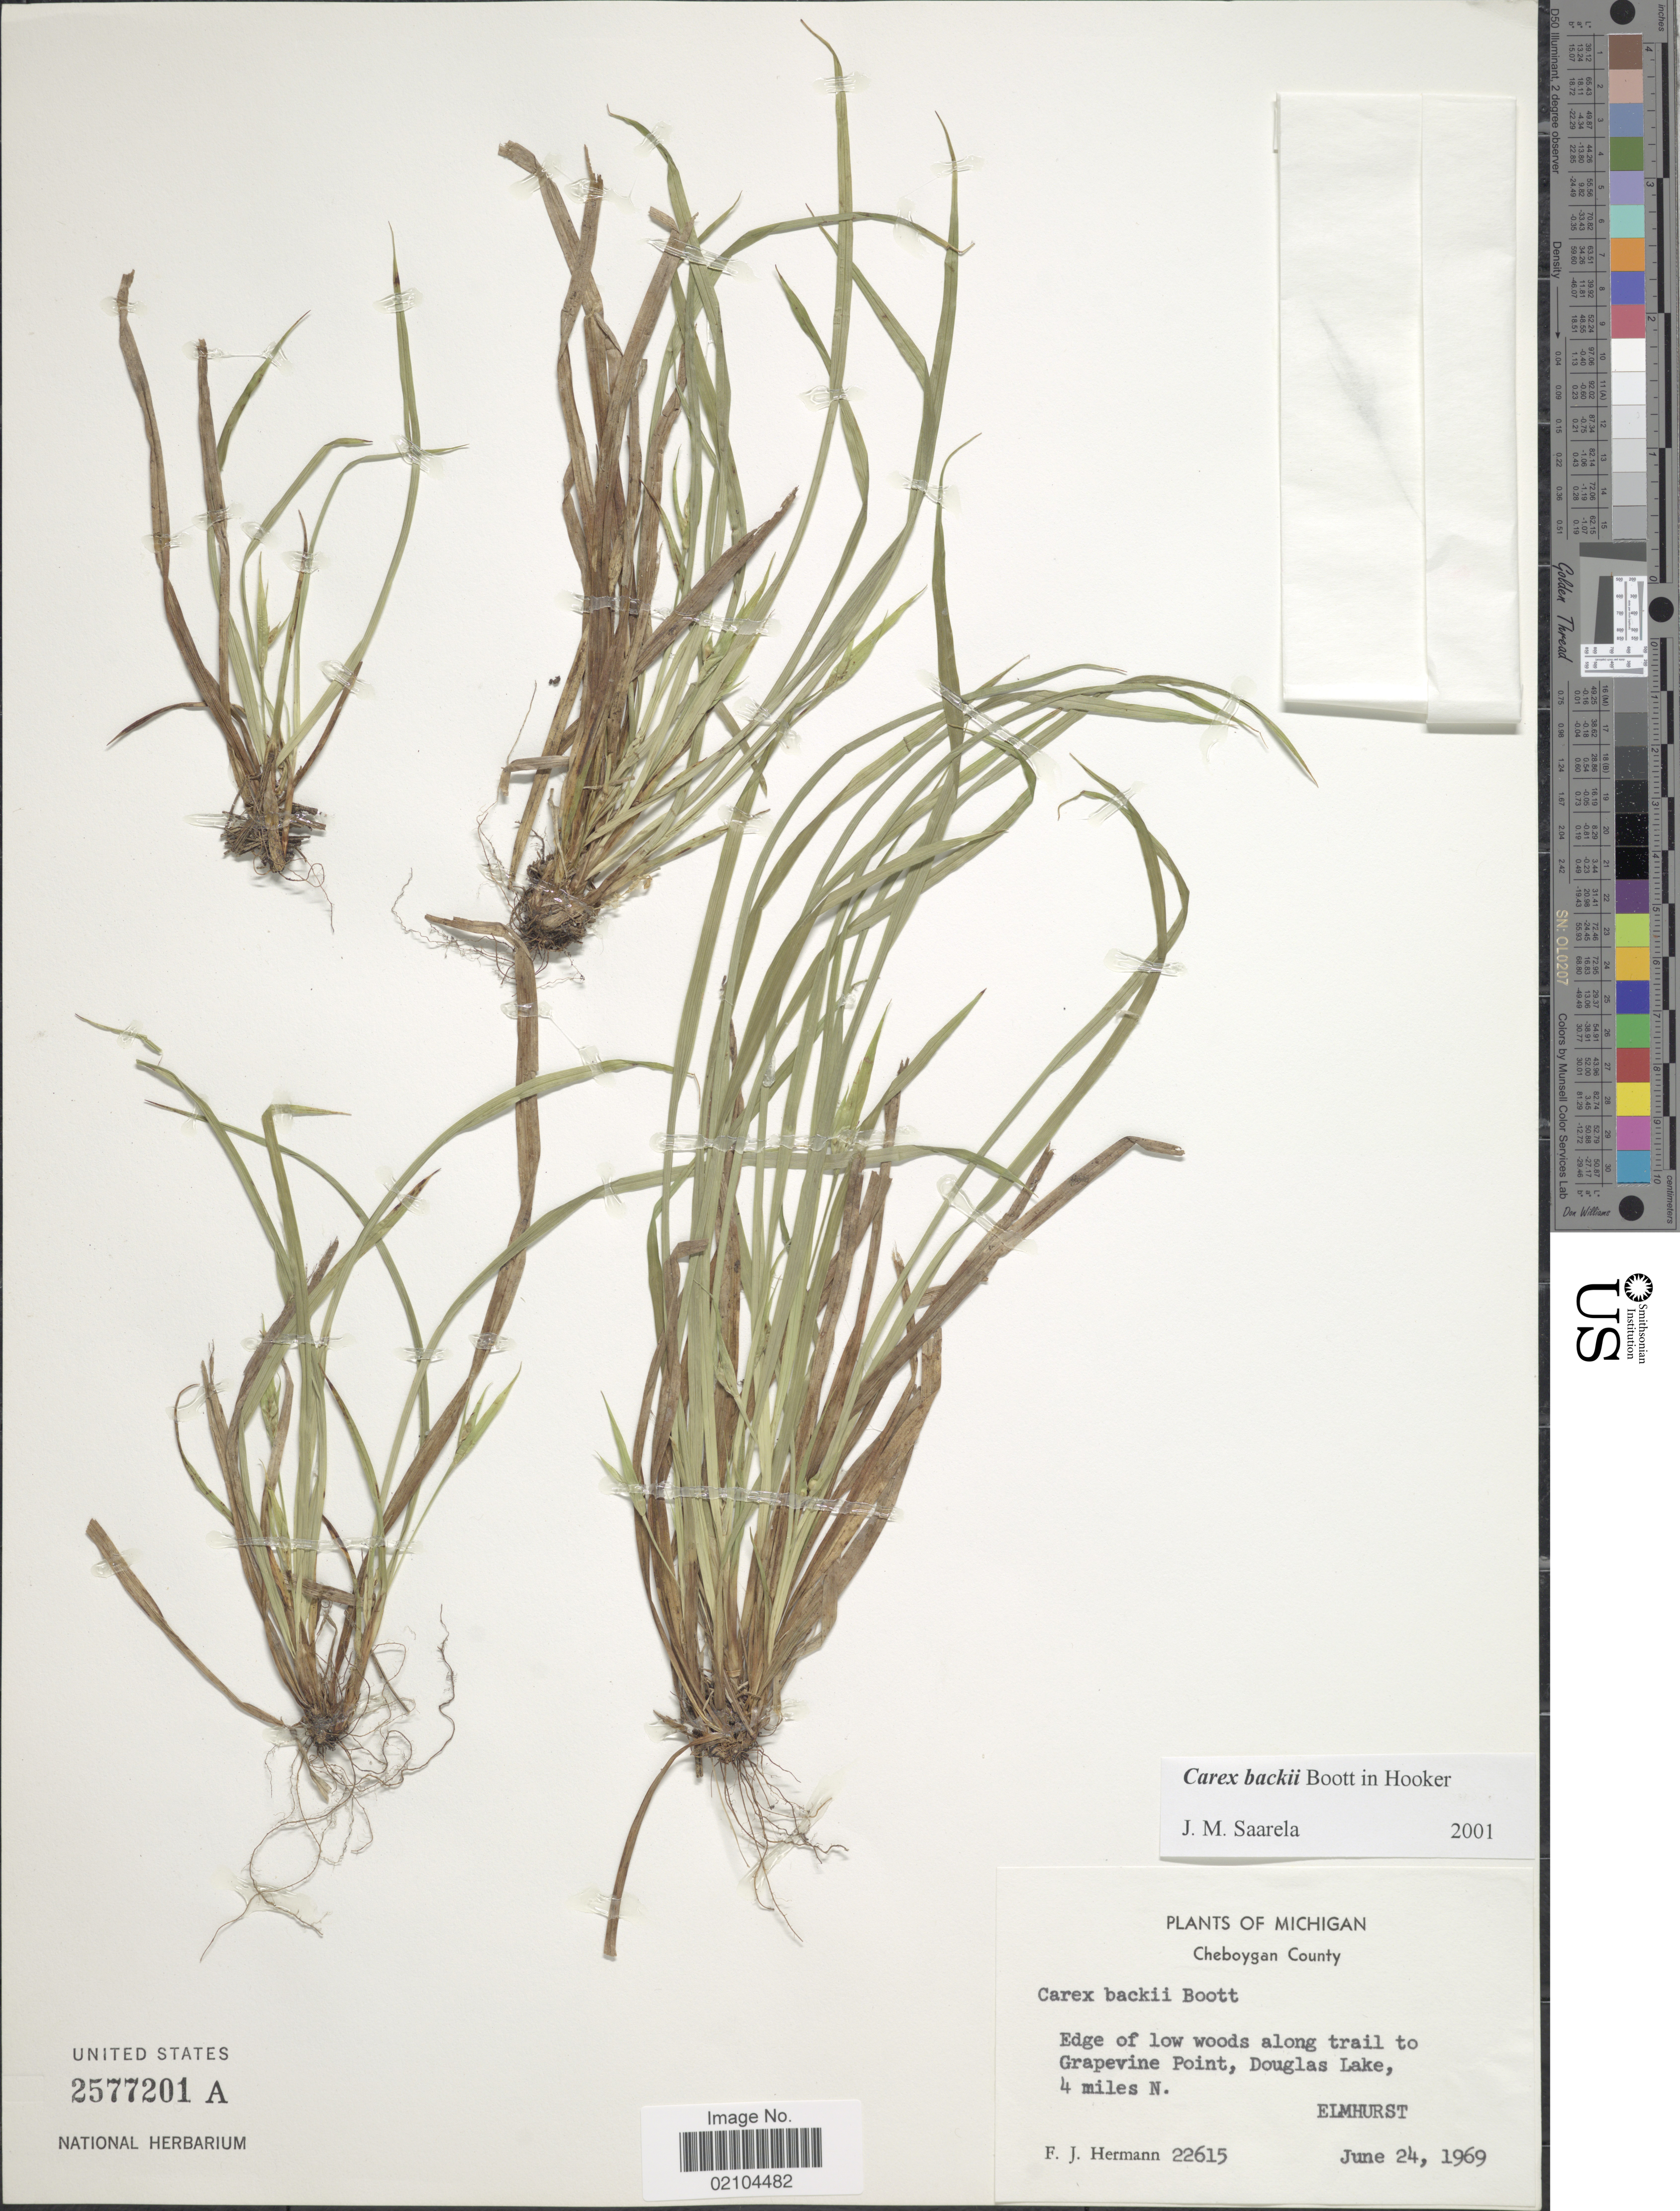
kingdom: Plantae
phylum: Tracheophyta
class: Liliopsida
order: Poales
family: Cyperaceae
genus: Carex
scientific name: Carex backii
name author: Boott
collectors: F. J. Hermann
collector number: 22615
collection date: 1969-06-24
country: United States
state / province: Michigan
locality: Cheboygan County, edge of low woods along trail to Grapevine Point, Douglas Lake, 4 miles N. Elmhurst.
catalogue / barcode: US 2577201A